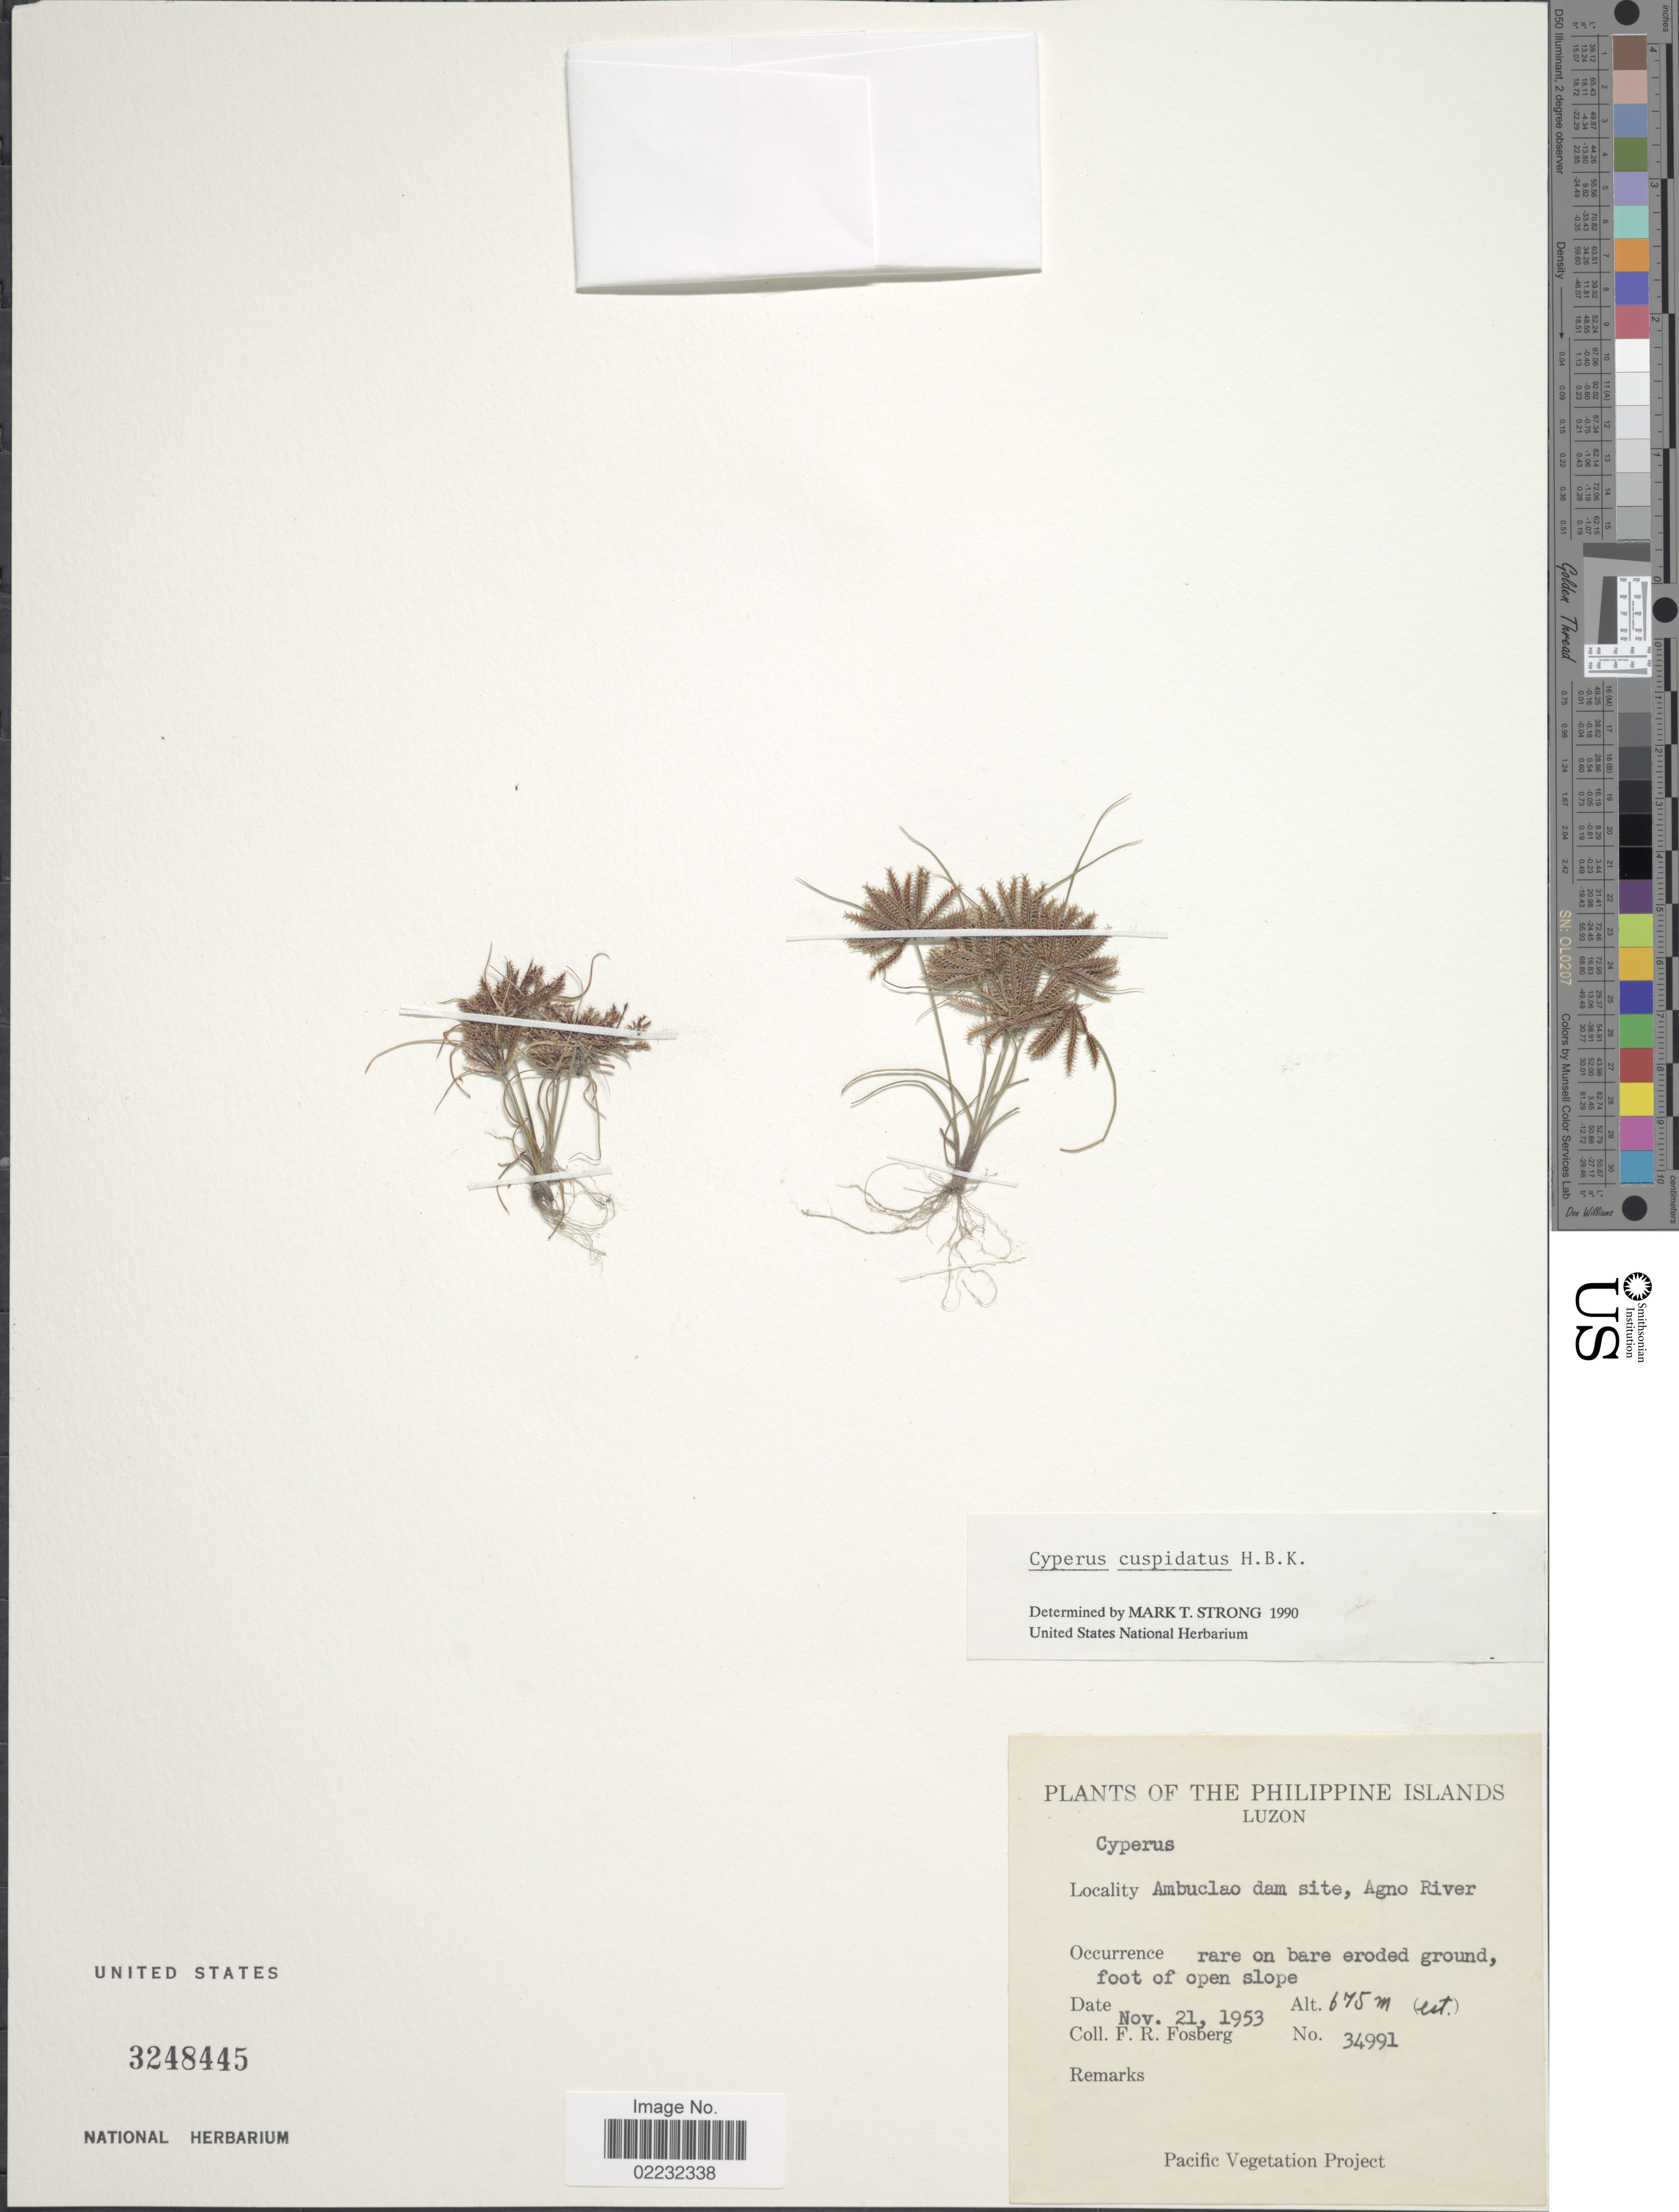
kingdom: Plantae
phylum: Tracheophyta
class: Liliopsida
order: Poales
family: Cyperaceae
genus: Cyperus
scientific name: Cyperus cuspidatus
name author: Kunth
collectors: F. R. Fosberg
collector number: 34991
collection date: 1953-11-21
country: Philippines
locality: Philippine Islands, Luzon, Ambuclao dam site, Agno River, rare on bare eroded ground, foot of open slope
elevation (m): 675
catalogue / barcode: US 3248445